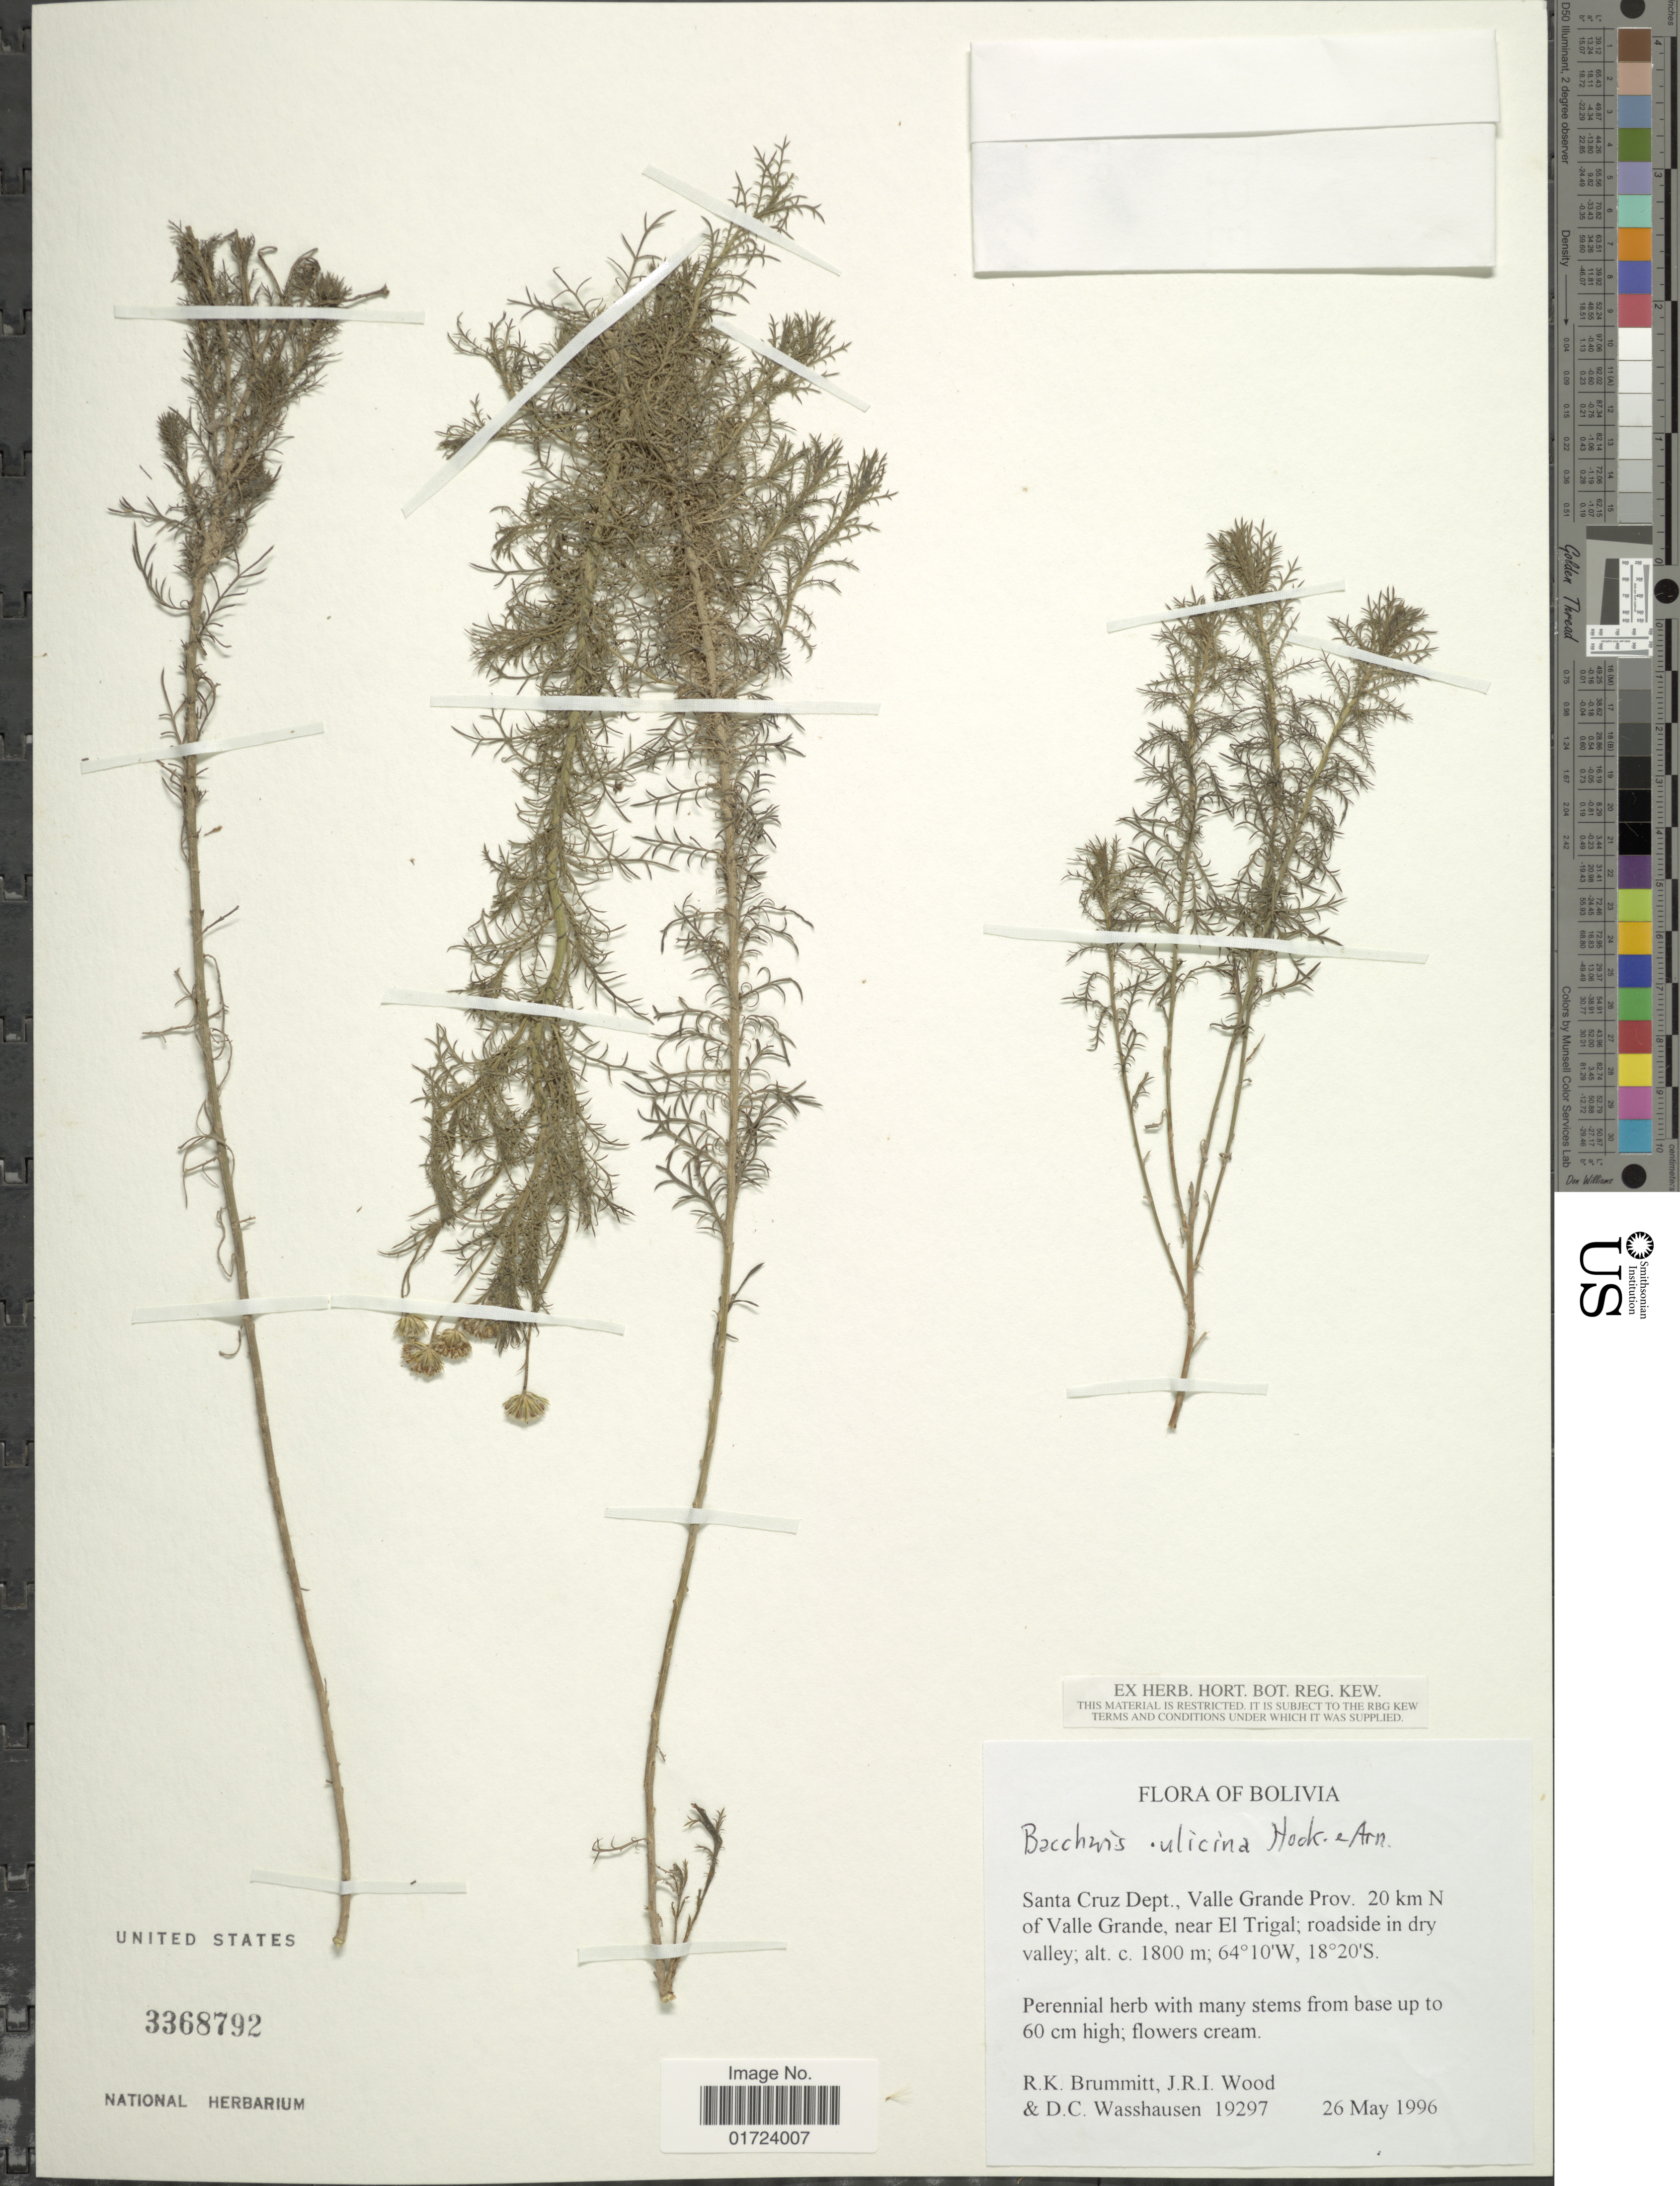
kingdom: Plantae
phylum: Tracheophyta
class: Magnoliopsida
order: Asterales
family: Asteraceae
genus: Baccharis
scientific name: Baccharis ulicina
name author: Hook. & Arn.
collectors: R. Brummitt, J. R. I. Wood & D. C. Wasshausen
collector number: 19297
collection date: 1996-05-26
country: Bolivia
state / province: Santa Cruz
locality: Santa Cruz Dept. Valle Grande Prov. 20 km N of Valle Grande, near El Trigal; roadside in dry valley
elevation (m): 1800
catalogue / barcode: US 3368792